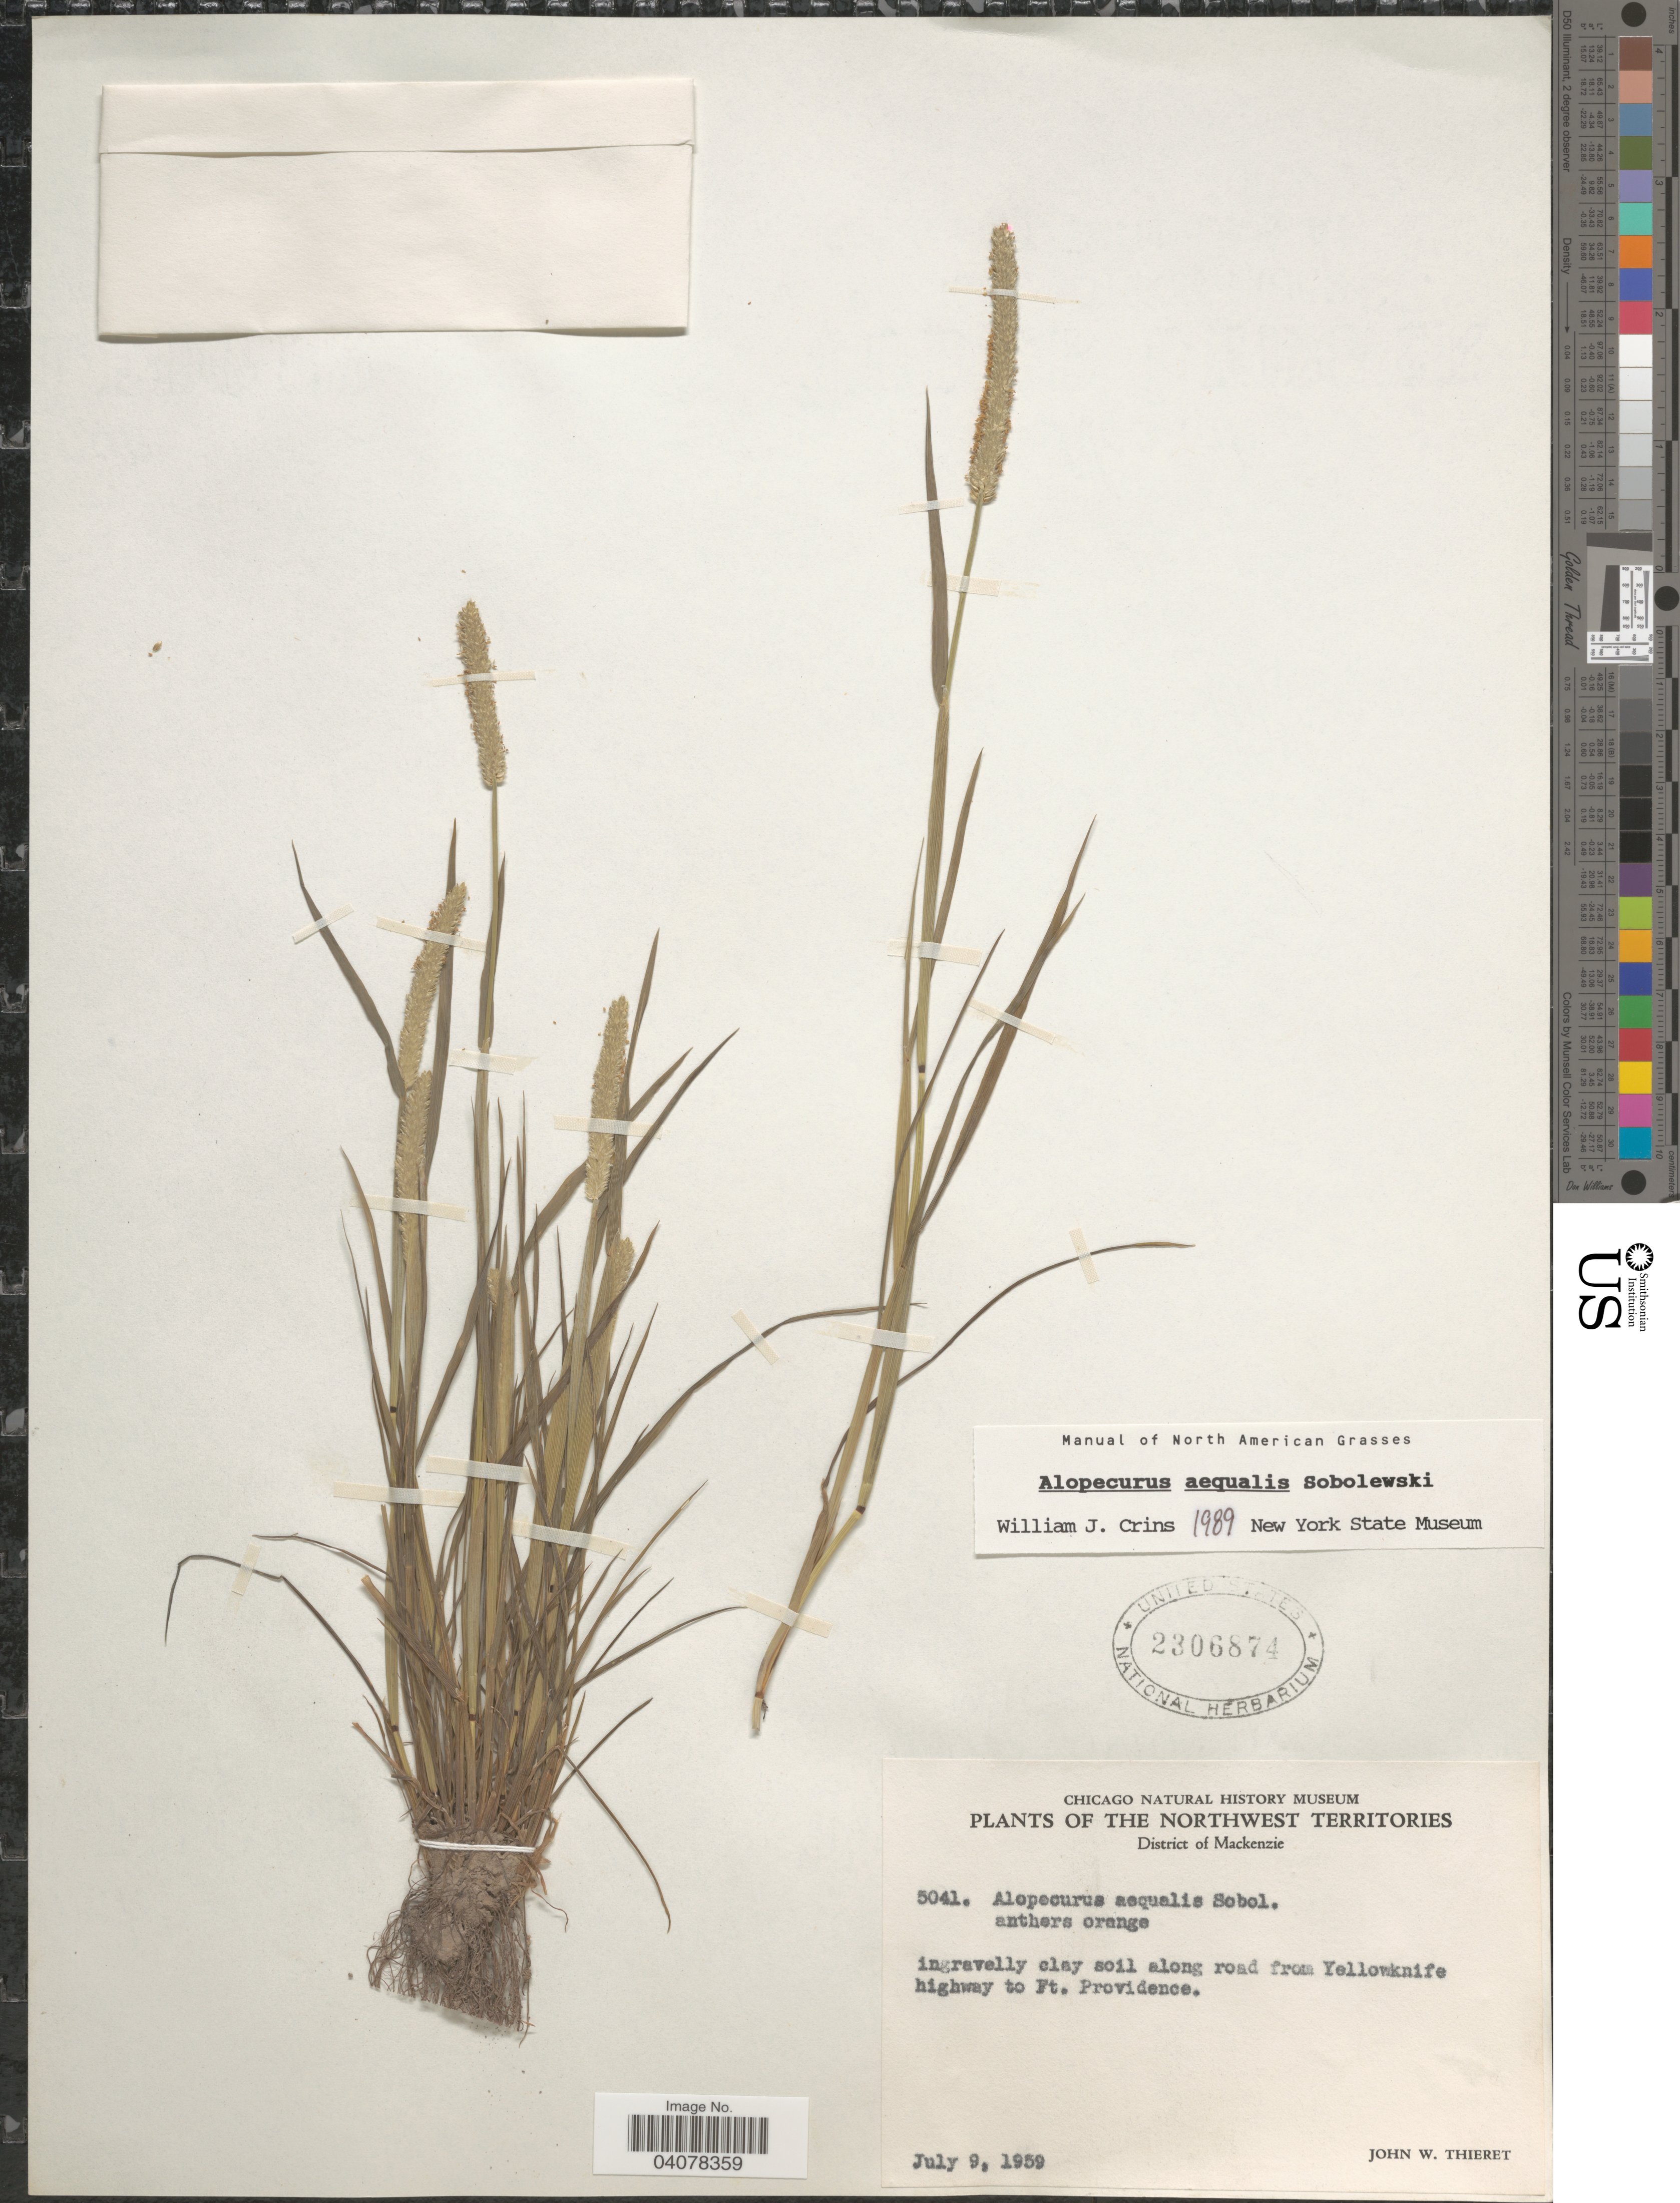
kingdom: Plantae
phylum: Tracheophyta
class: Liliopsida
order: Poales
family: Poaceae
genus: Alopecurus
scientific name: Alopecurus aequalis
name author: Sobol.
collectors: J. W. Thieret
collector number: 5041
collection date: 1959-07-09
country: Canada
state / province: Northwest Territories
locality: District of Mackenzie. Ingravelly clay soil along road from Yellowknife highway to Ft. Providence.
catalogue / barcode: US 2306874